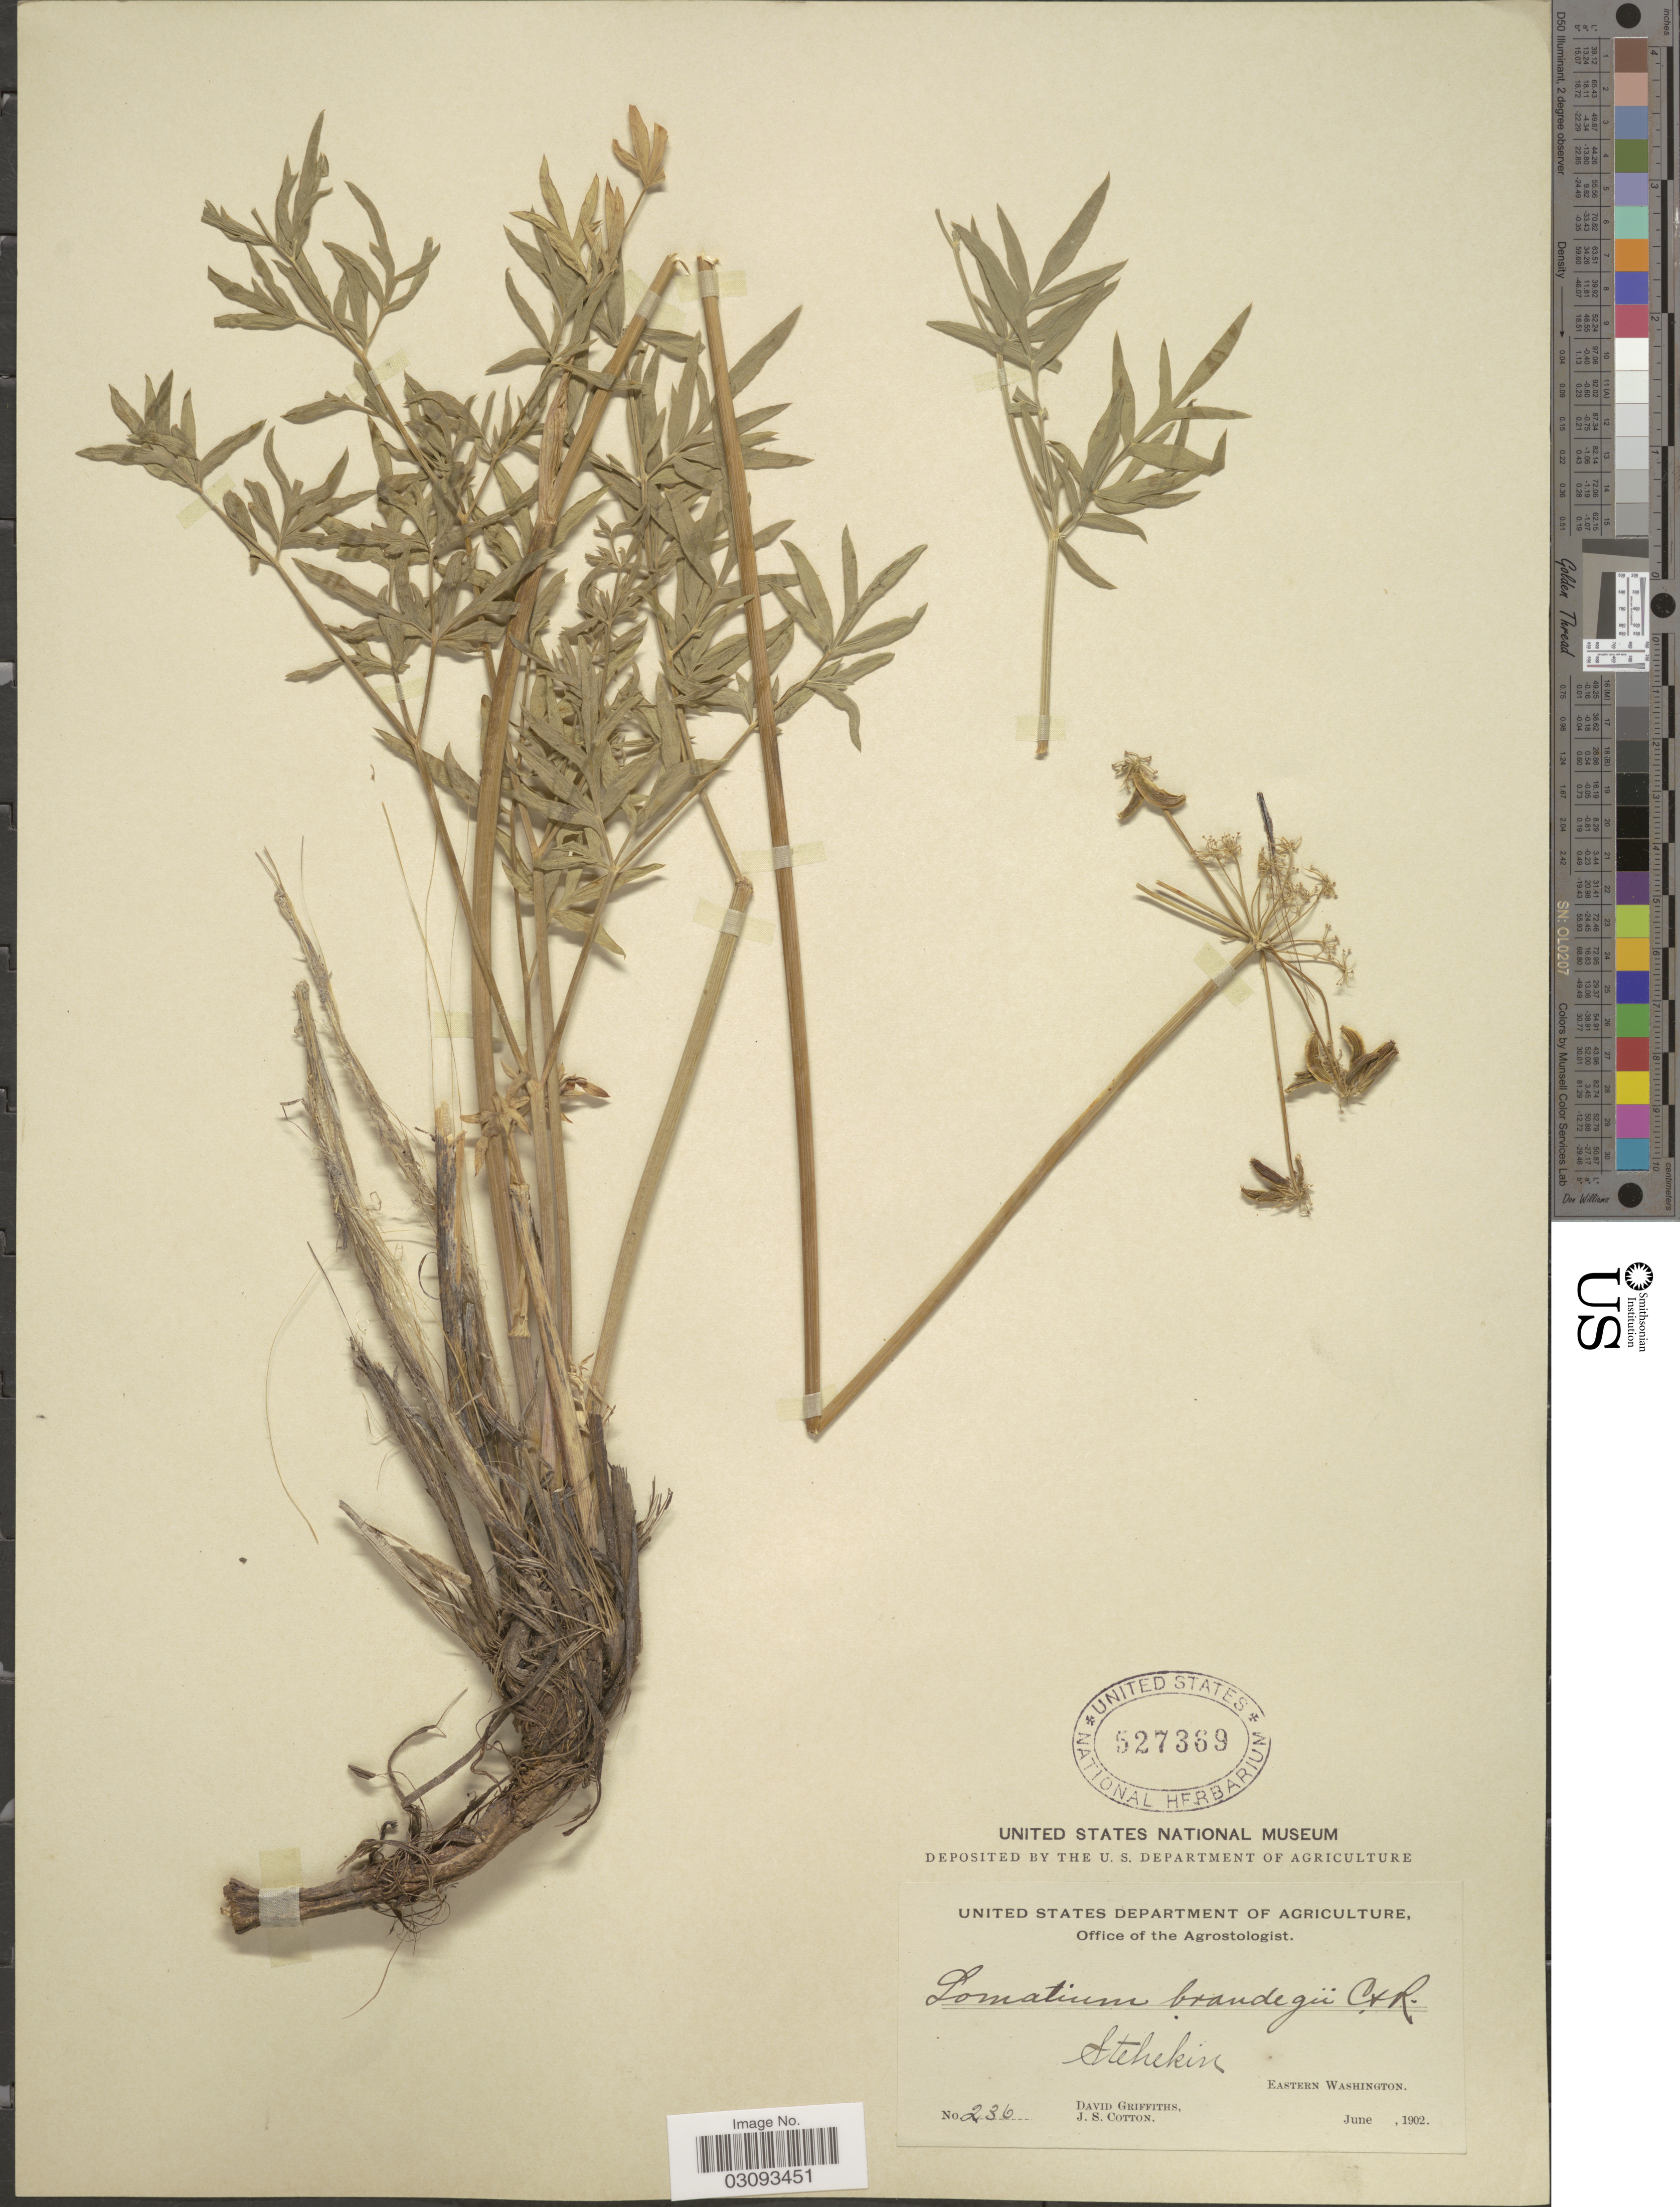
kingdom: Plantae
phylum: Tracheophyta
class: Magnoliopsida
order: Apiales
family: Apiaceae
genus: Lomatium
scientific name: Lomatium brandegeei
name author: (J.M. Coult. & Rose) J.F. Macbr.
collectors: D. Griffiths & J. S. Cotton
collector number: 236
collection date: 1902-06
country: United States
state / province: Washington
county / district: Chelan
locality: Stehekin, Eastern Washington.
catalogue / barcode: US 527369